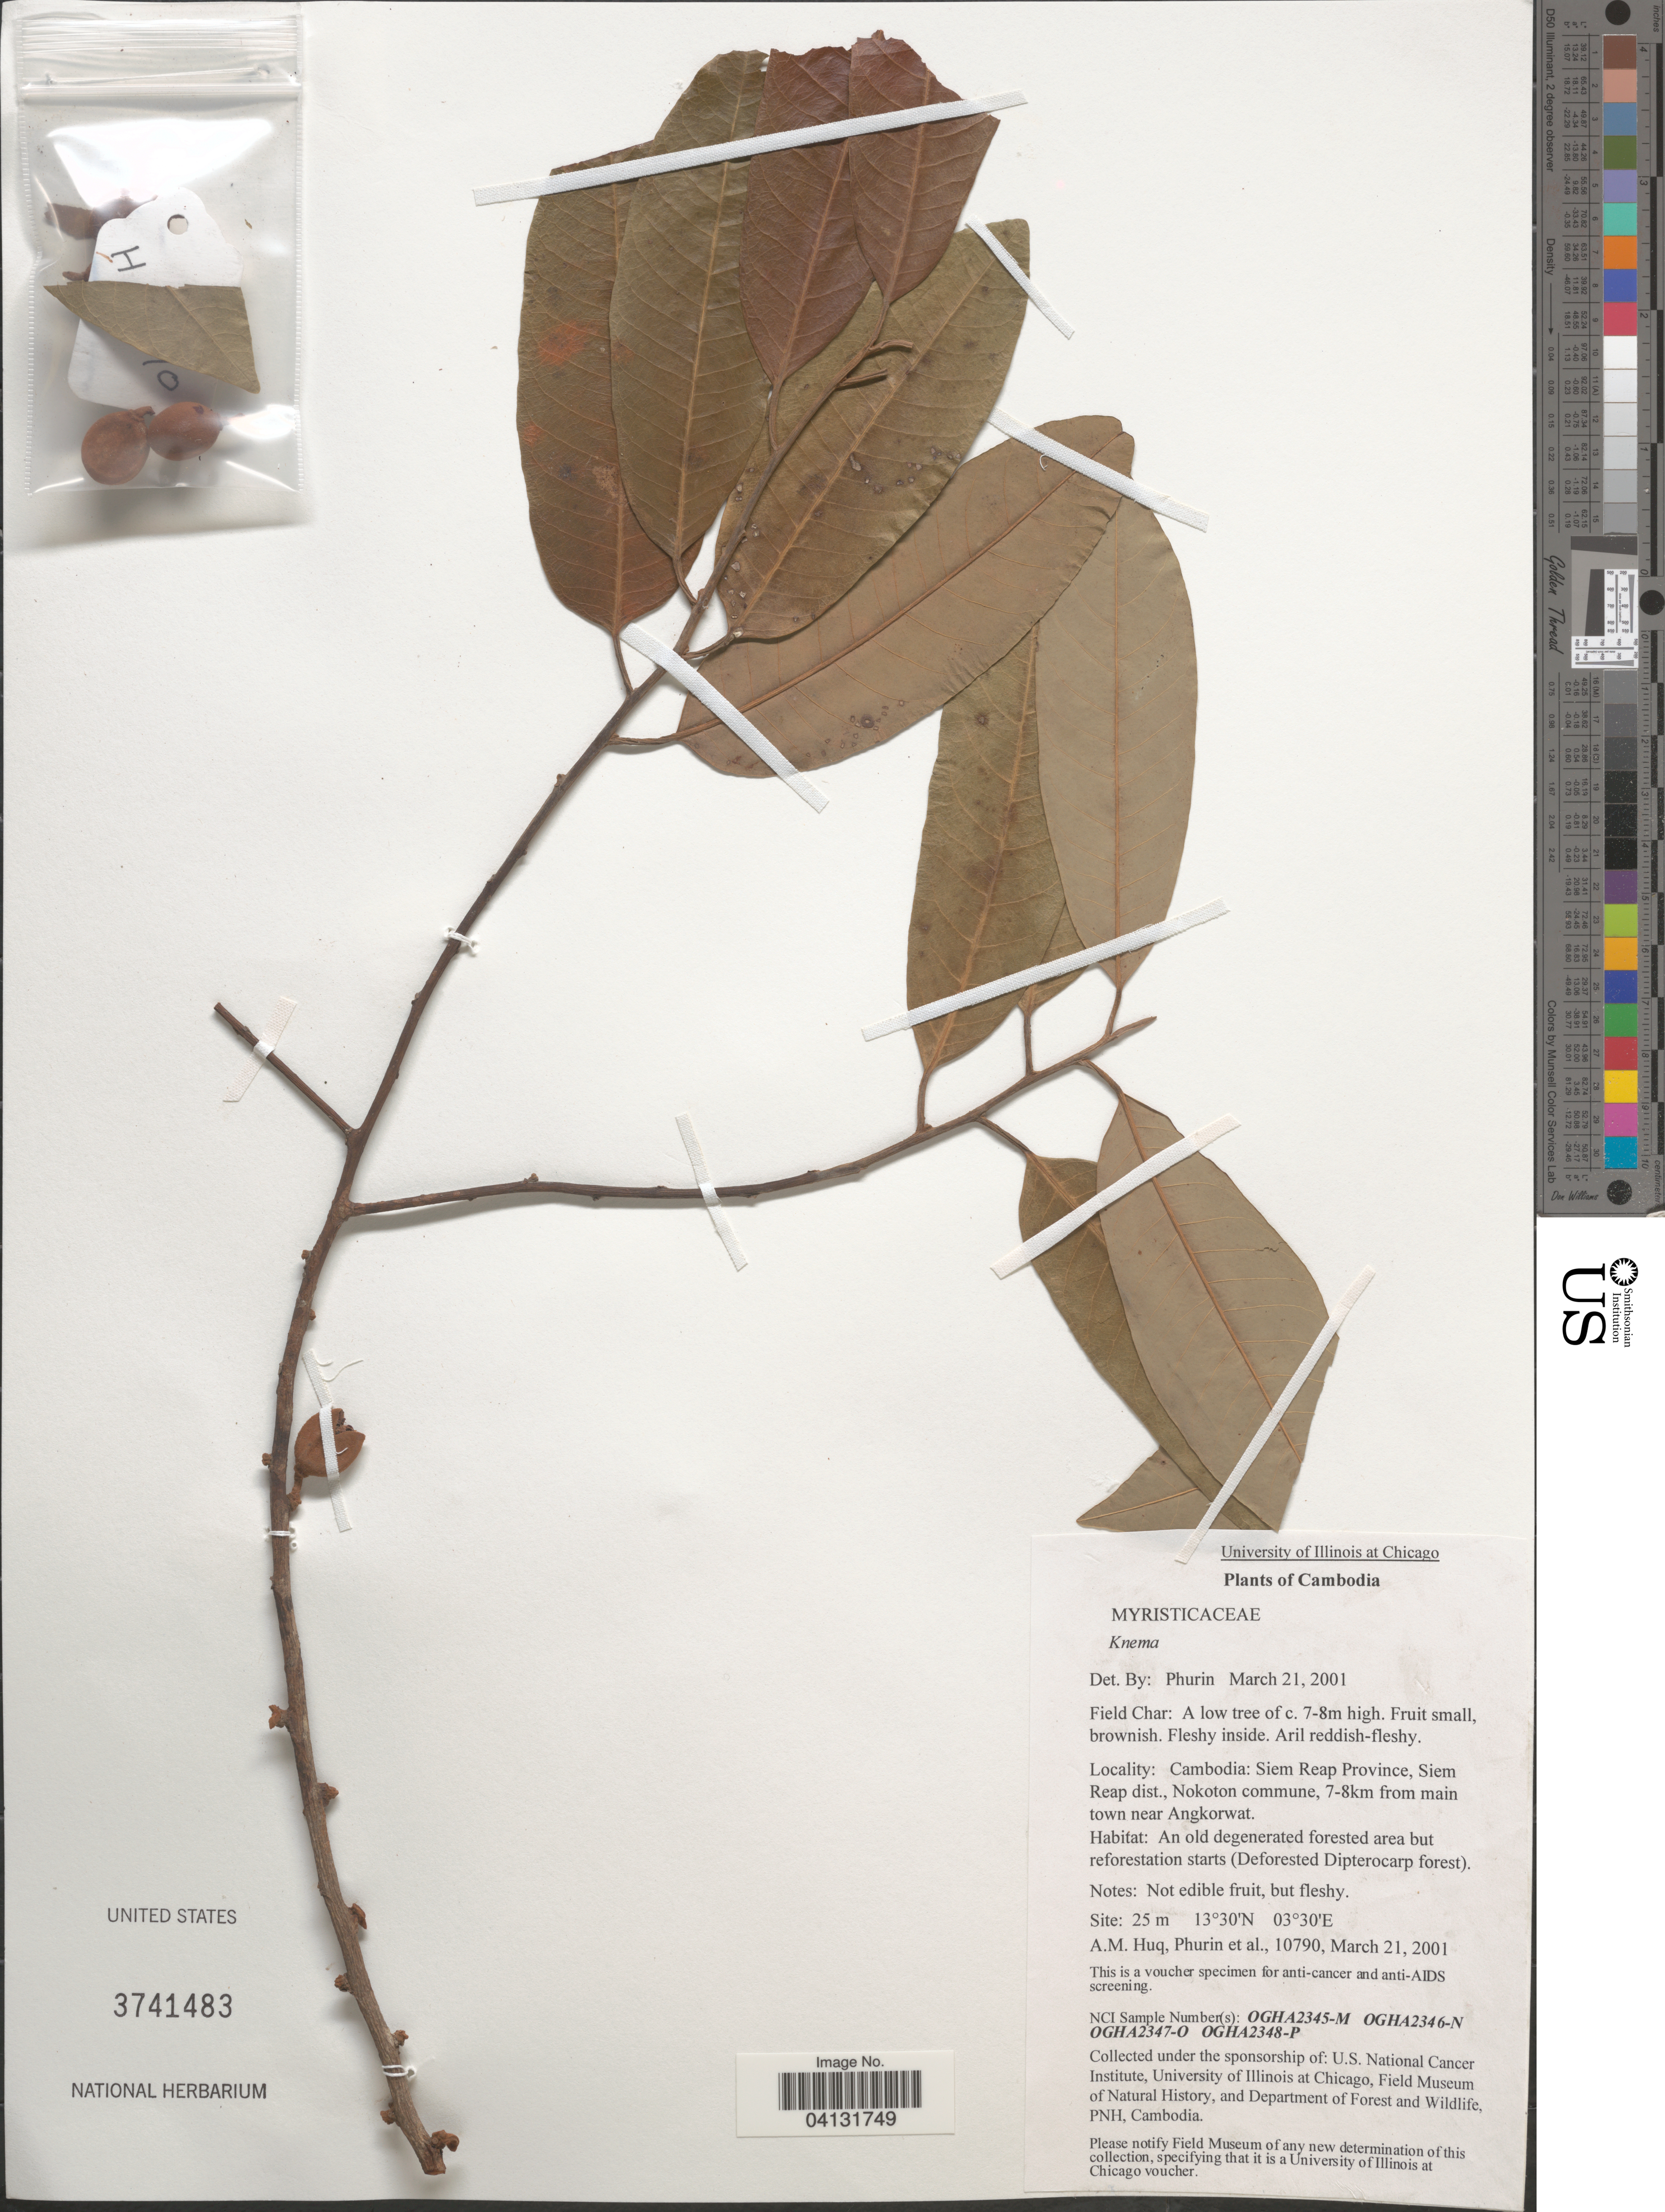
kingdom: Plantae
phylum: Tracheophyta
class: Magnoliopsida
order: Magnoliales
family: Myristicaceae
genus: Knema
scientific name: Knema sp.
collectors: A. M. Huq, -. Phurin & et al.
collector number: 10790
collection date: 2001-03-21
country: Cambodia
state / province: Siĕm Réab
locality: Siem Reap Province, Siem Reap dist., Nokoton commune, 7-8km from main town of Angkorwat.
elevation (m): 25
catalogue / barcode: US 3741483